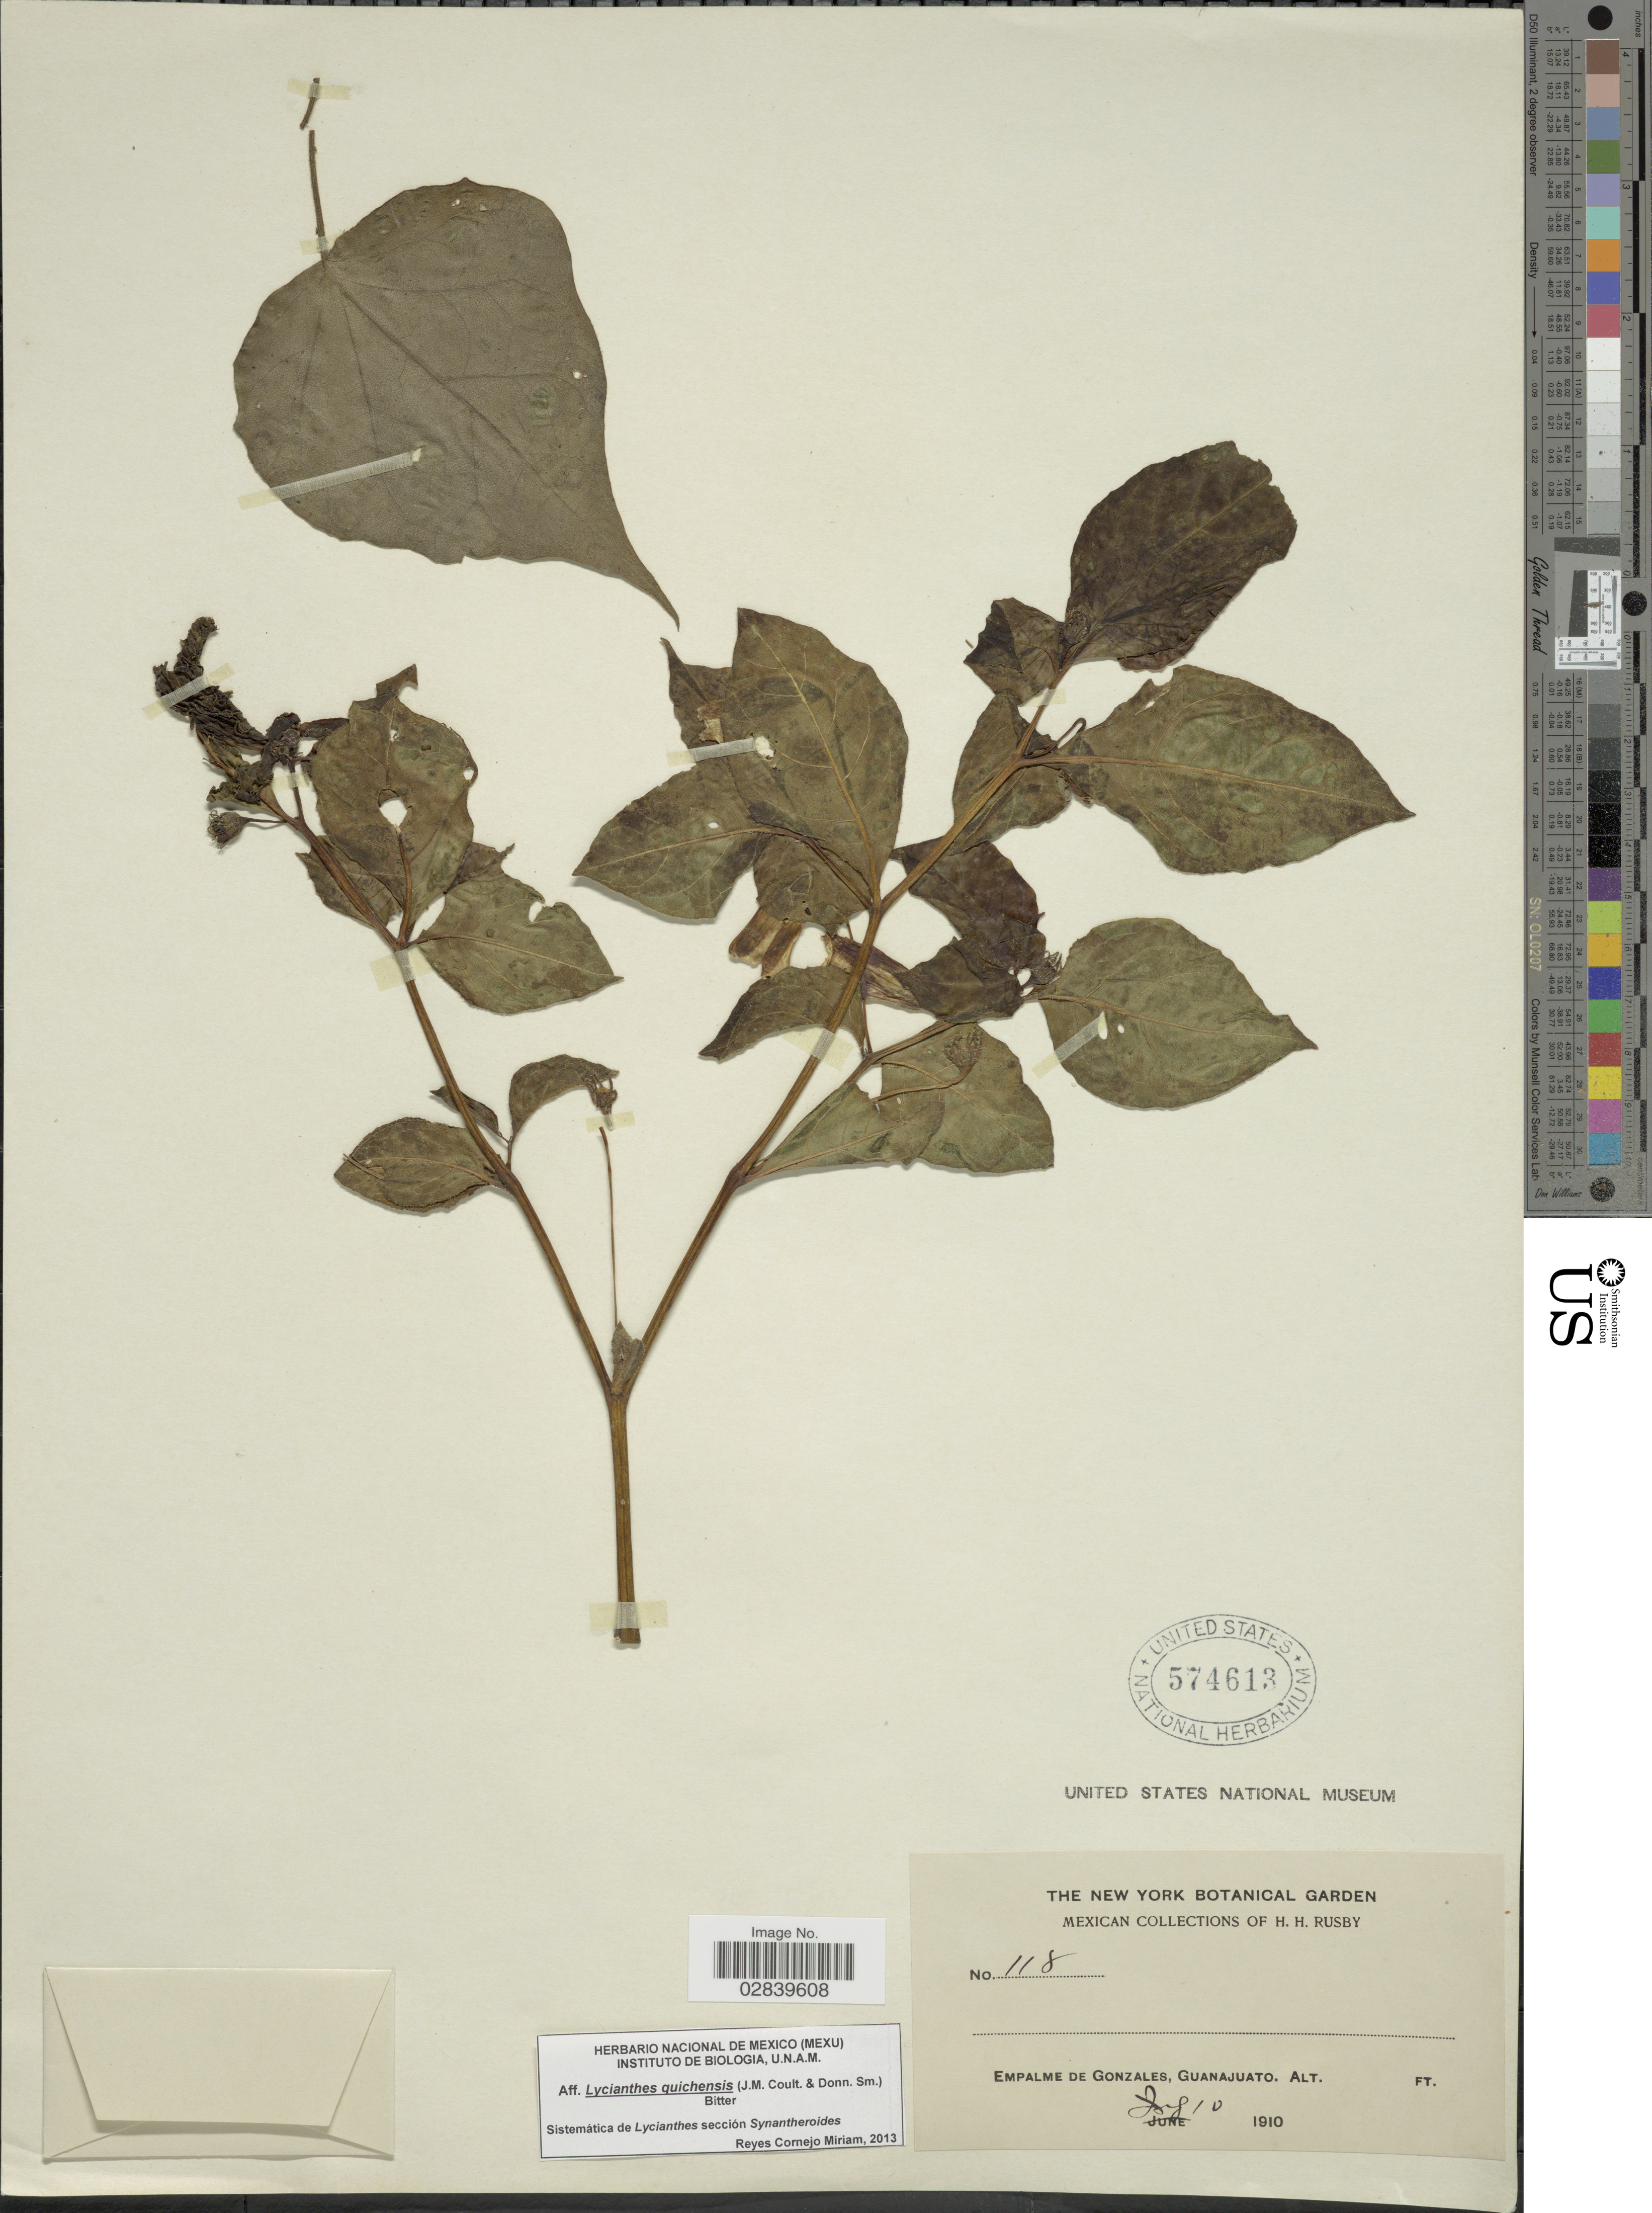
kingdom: Plantae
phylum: Tracheophyta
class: Magnoliopsida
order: Solanales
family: Solanaceae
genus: Lycianthes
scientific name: Lycianthes quichensis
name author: (J.M. Coult. & Donn. Sm.) Bitter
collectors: H. H. Rusby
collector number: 118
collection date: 1910-08-10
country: Mexico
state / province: Guanajuato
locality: Empalme de Gonzales.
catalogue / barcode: US 574613